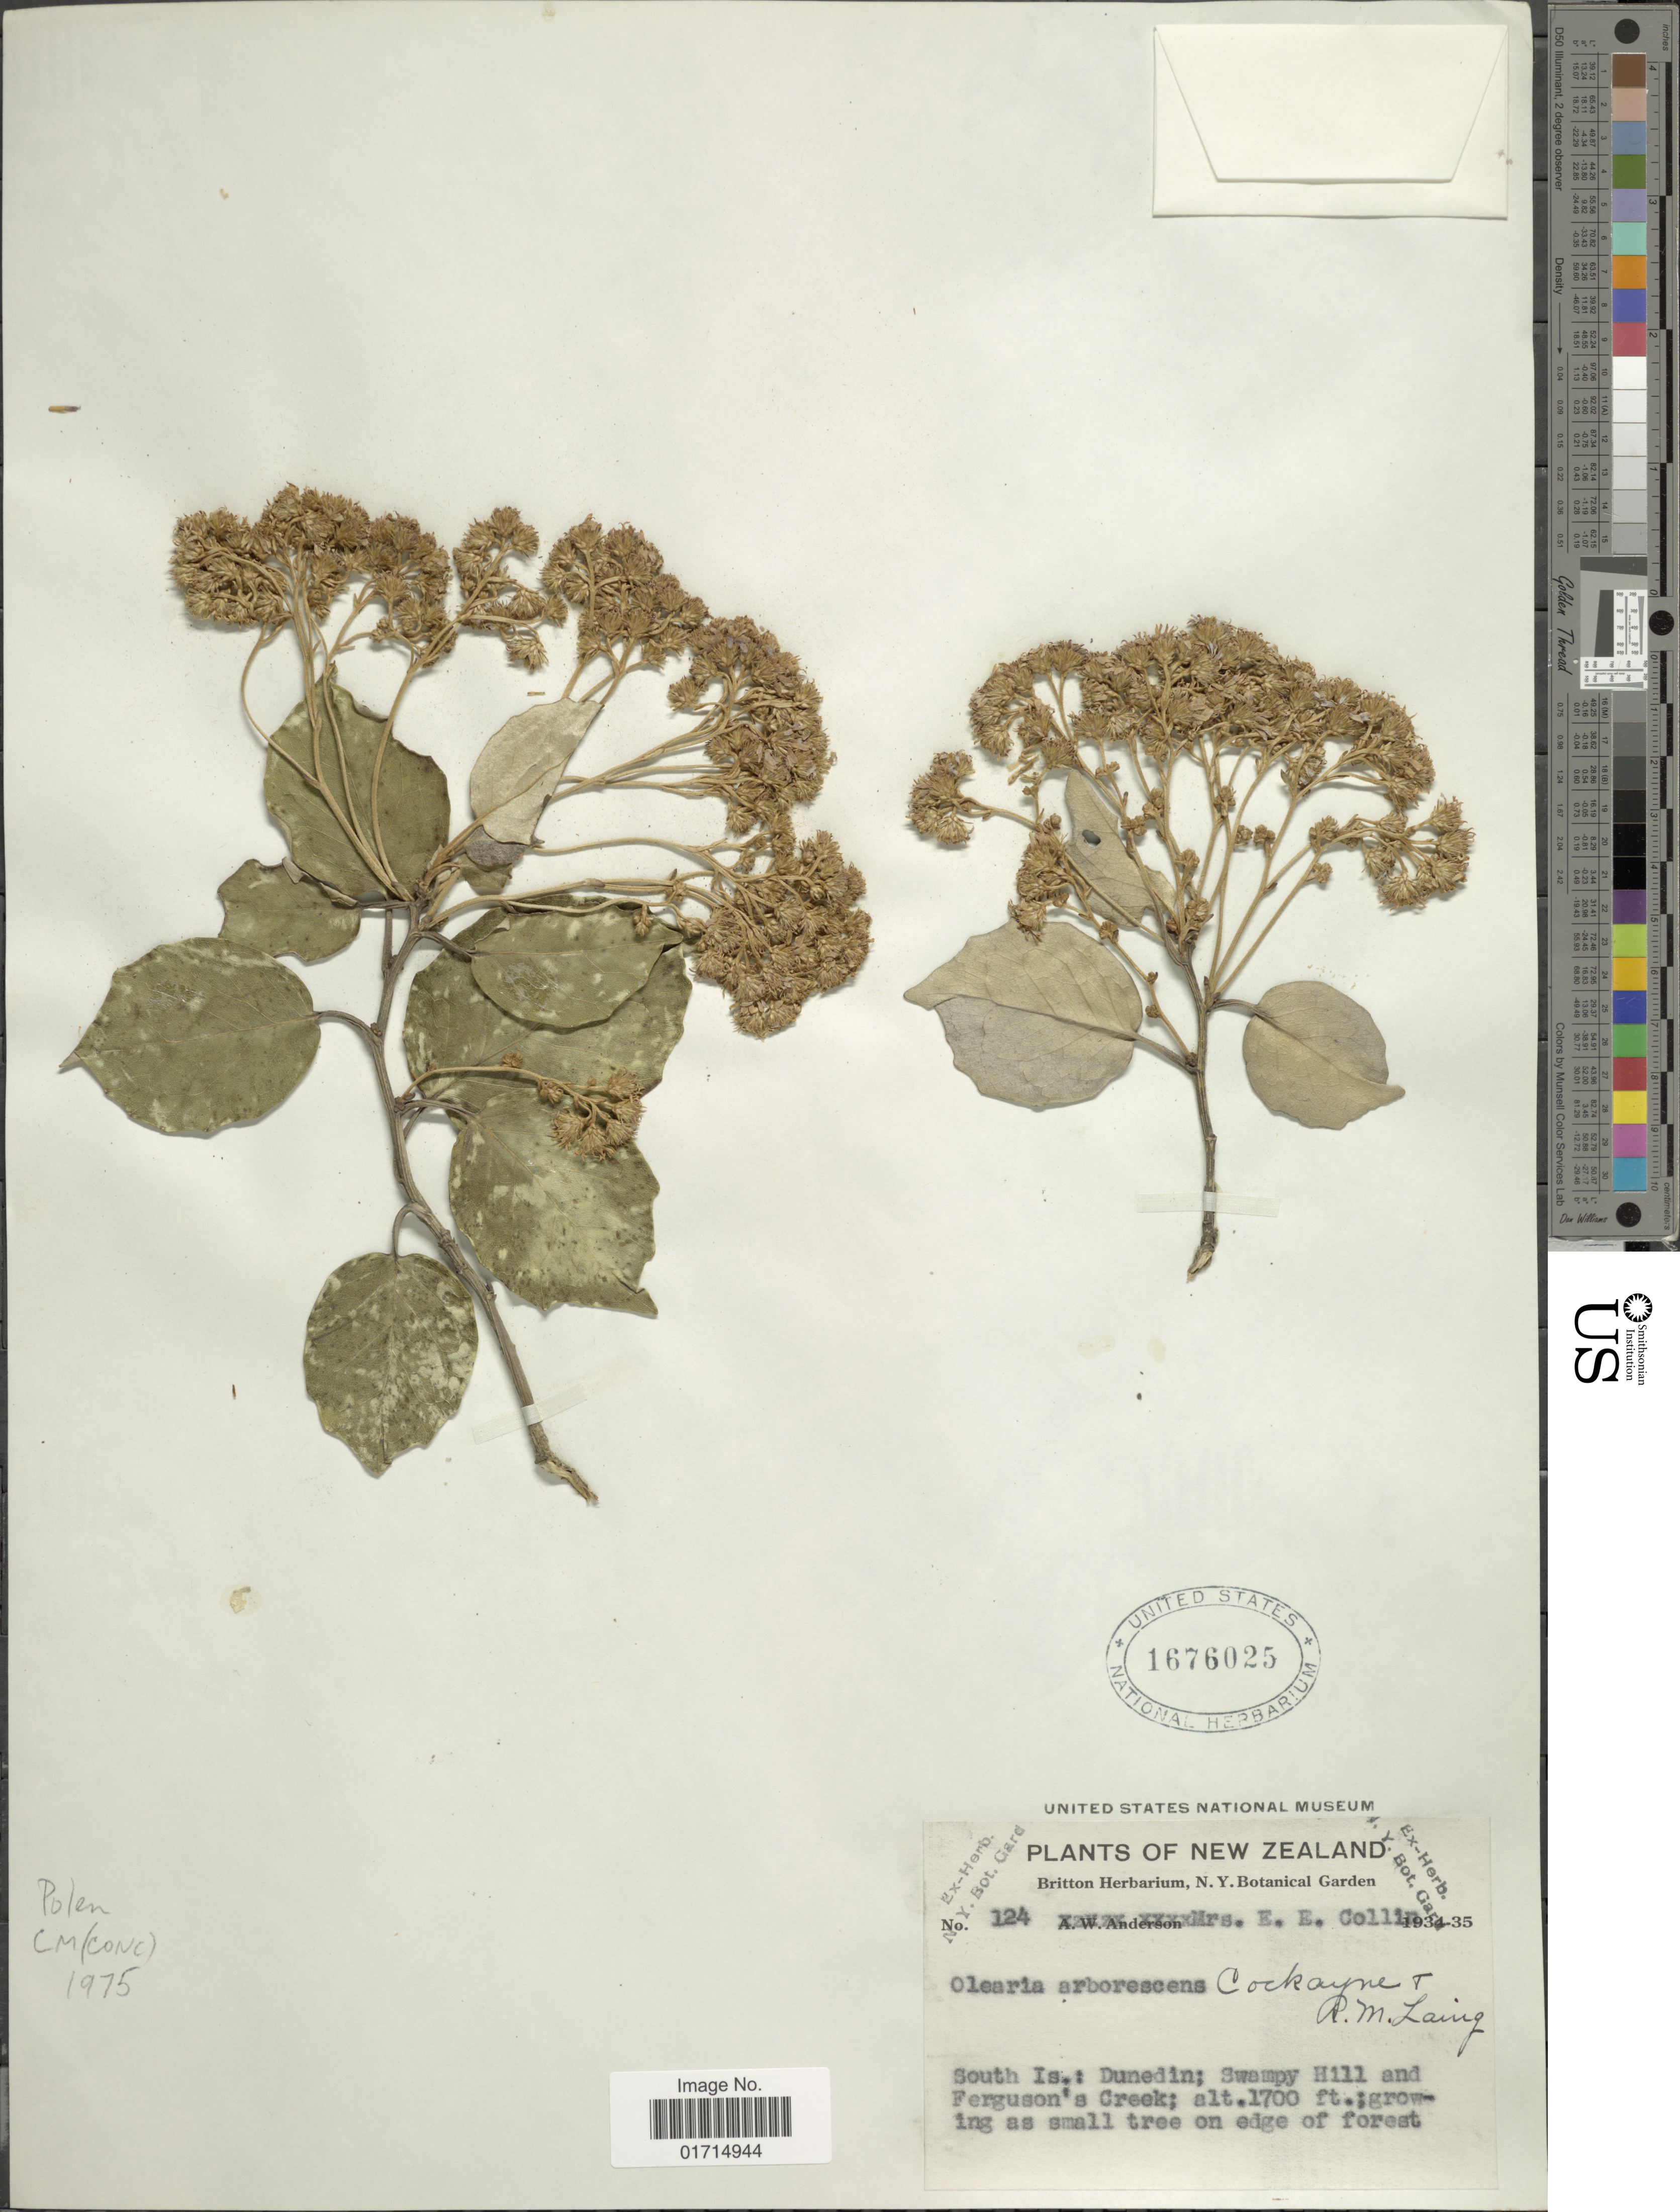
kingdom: Plantae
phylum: Tracheophyta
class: Magnoliopsida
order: Asterales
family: Asteraceae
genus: Olearia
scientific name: Olearia arborescens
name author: (G. Forst.) Cockayne & Laing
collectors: E. Collin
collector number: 124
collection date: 1934/1935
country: New Zealand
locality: New Zealand. South Is.: Dunedin; Swampy Hill and Ferguson's Creek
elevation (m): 518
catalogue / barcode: US 1676025